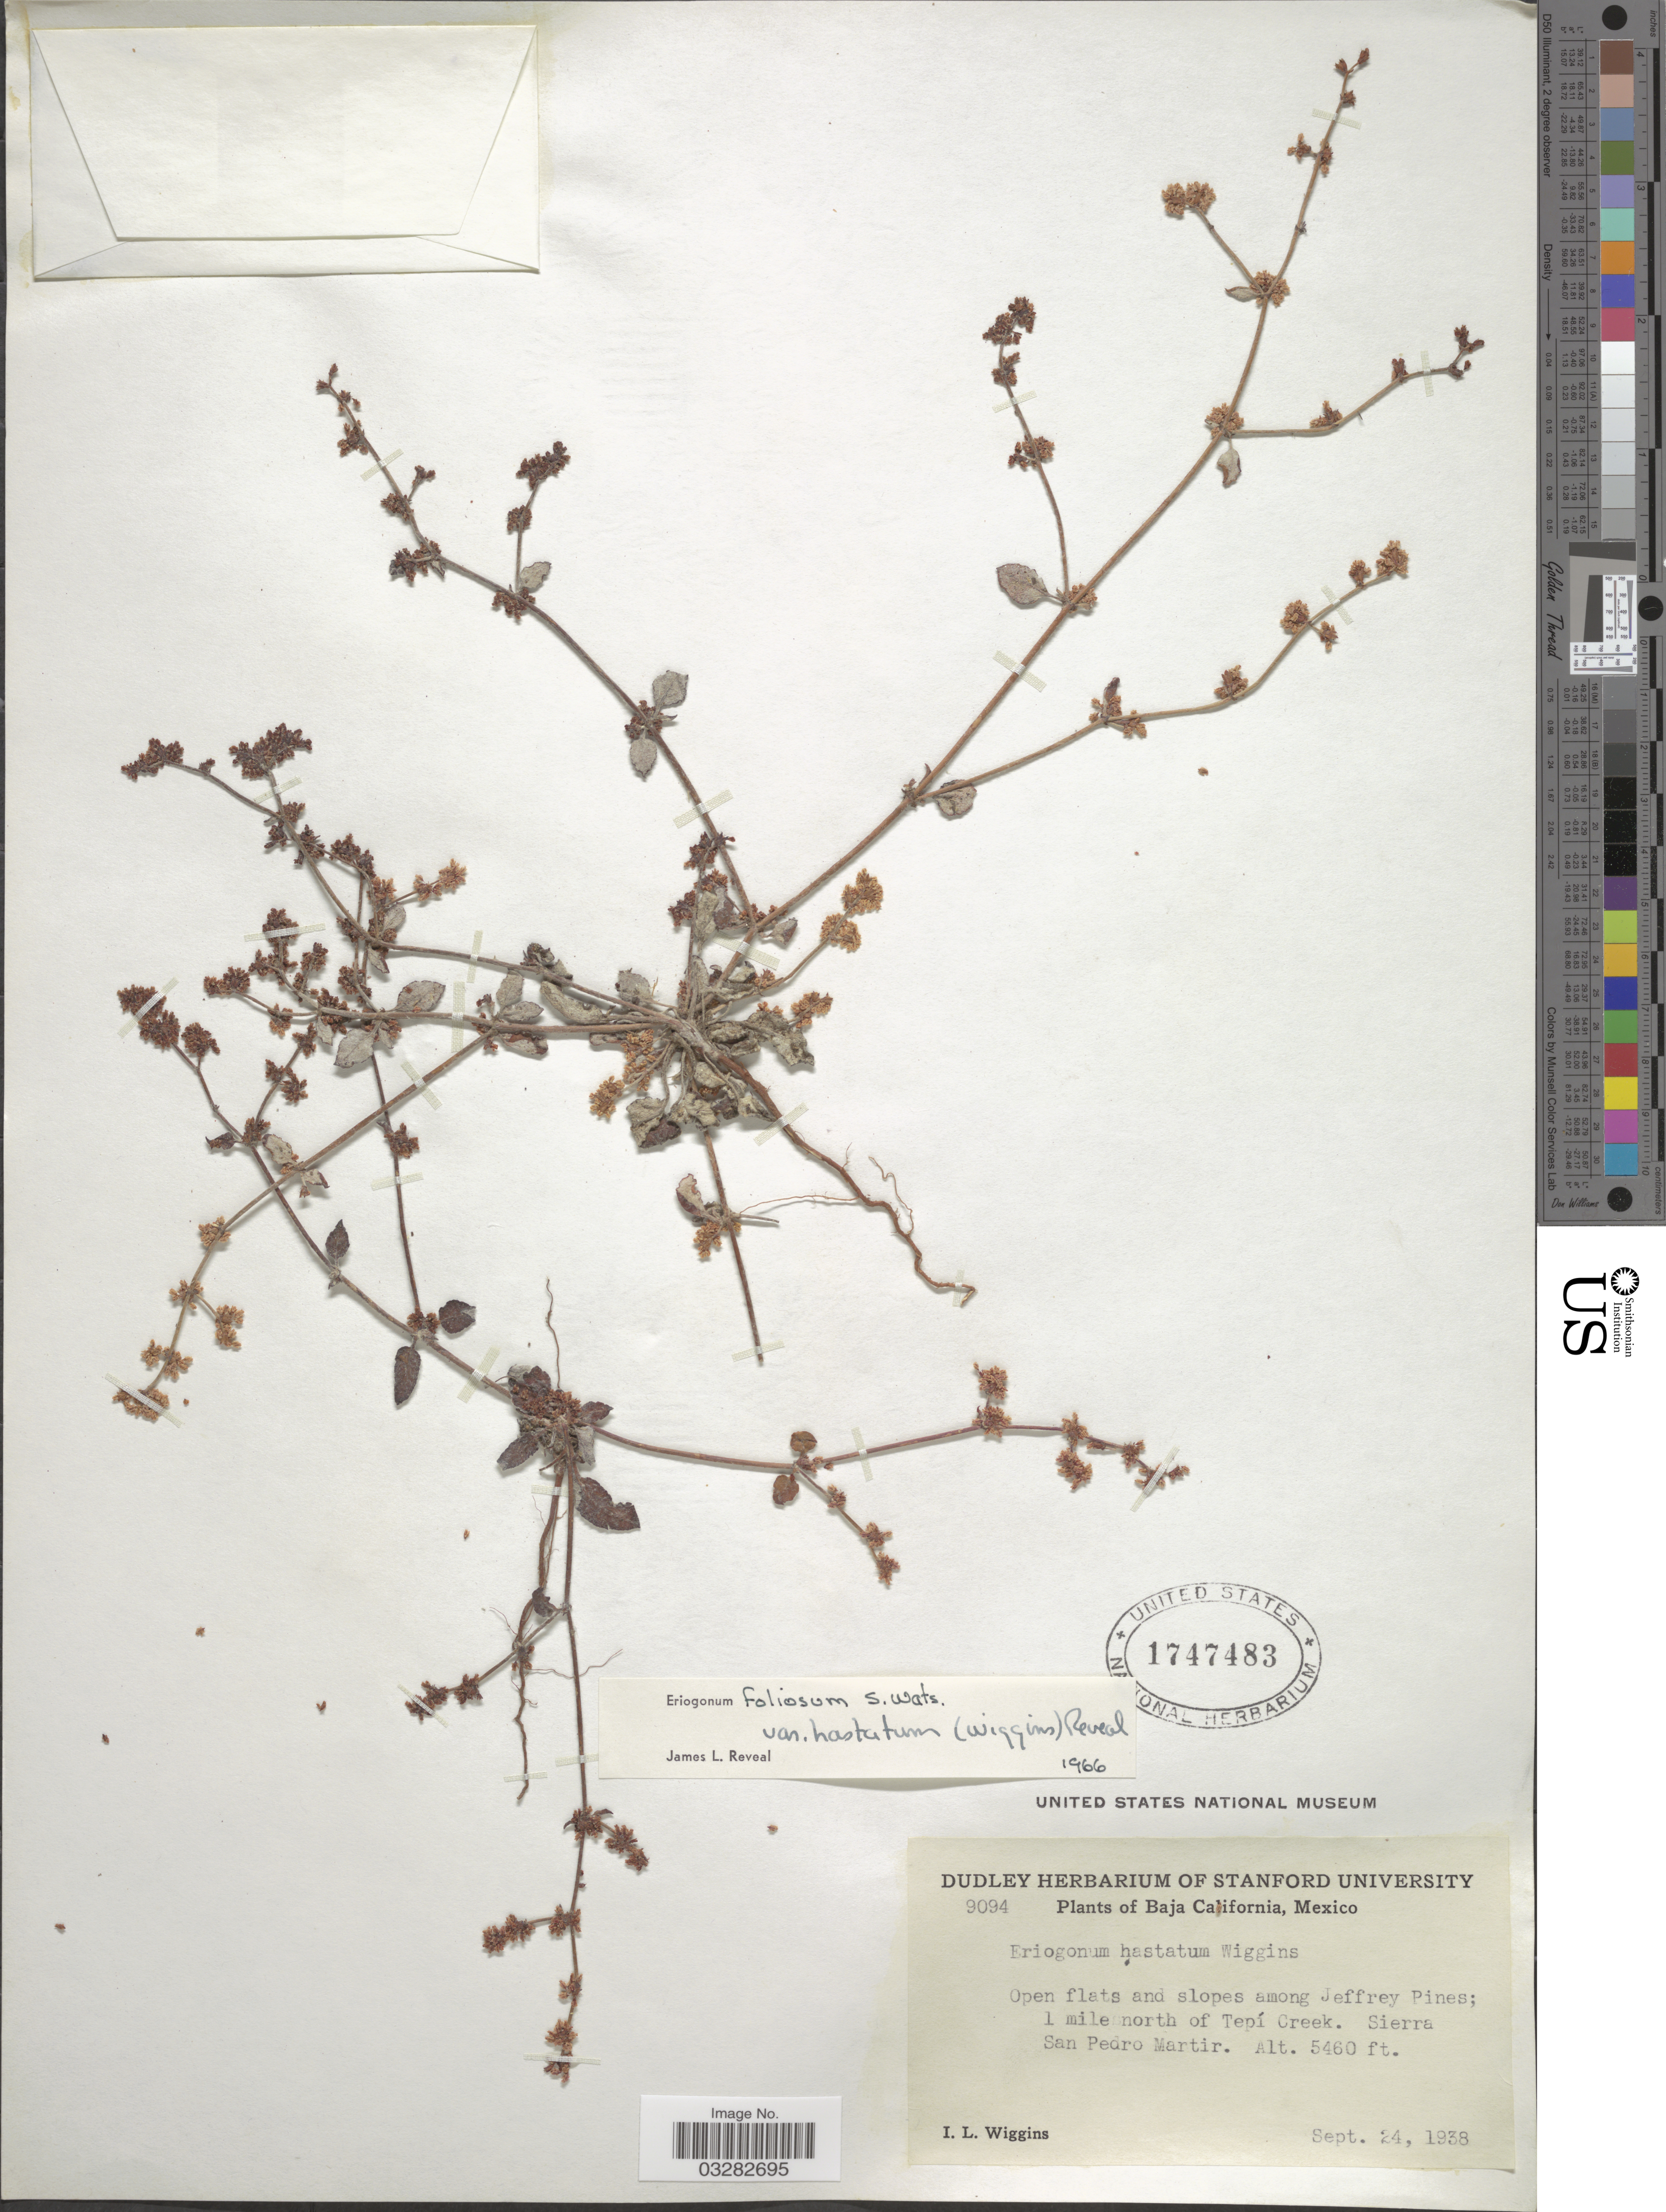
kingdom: Plantae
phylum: Tracheophyta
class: Magnoliopsida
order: Caryophyllales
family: Polygonaceae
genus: Eriogonum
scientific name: Eriogonum foliosum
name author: S. Watson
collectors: I. L. Wiggins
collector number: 9094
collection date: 1938-09-24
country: Mexico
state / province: Baja California Norte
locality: Open flats and slopes among Jeffrey Pines; 1 mile north of Tepí Creek. Sierra San Pedro Martir.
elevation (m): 1664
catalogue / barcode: US 1747483